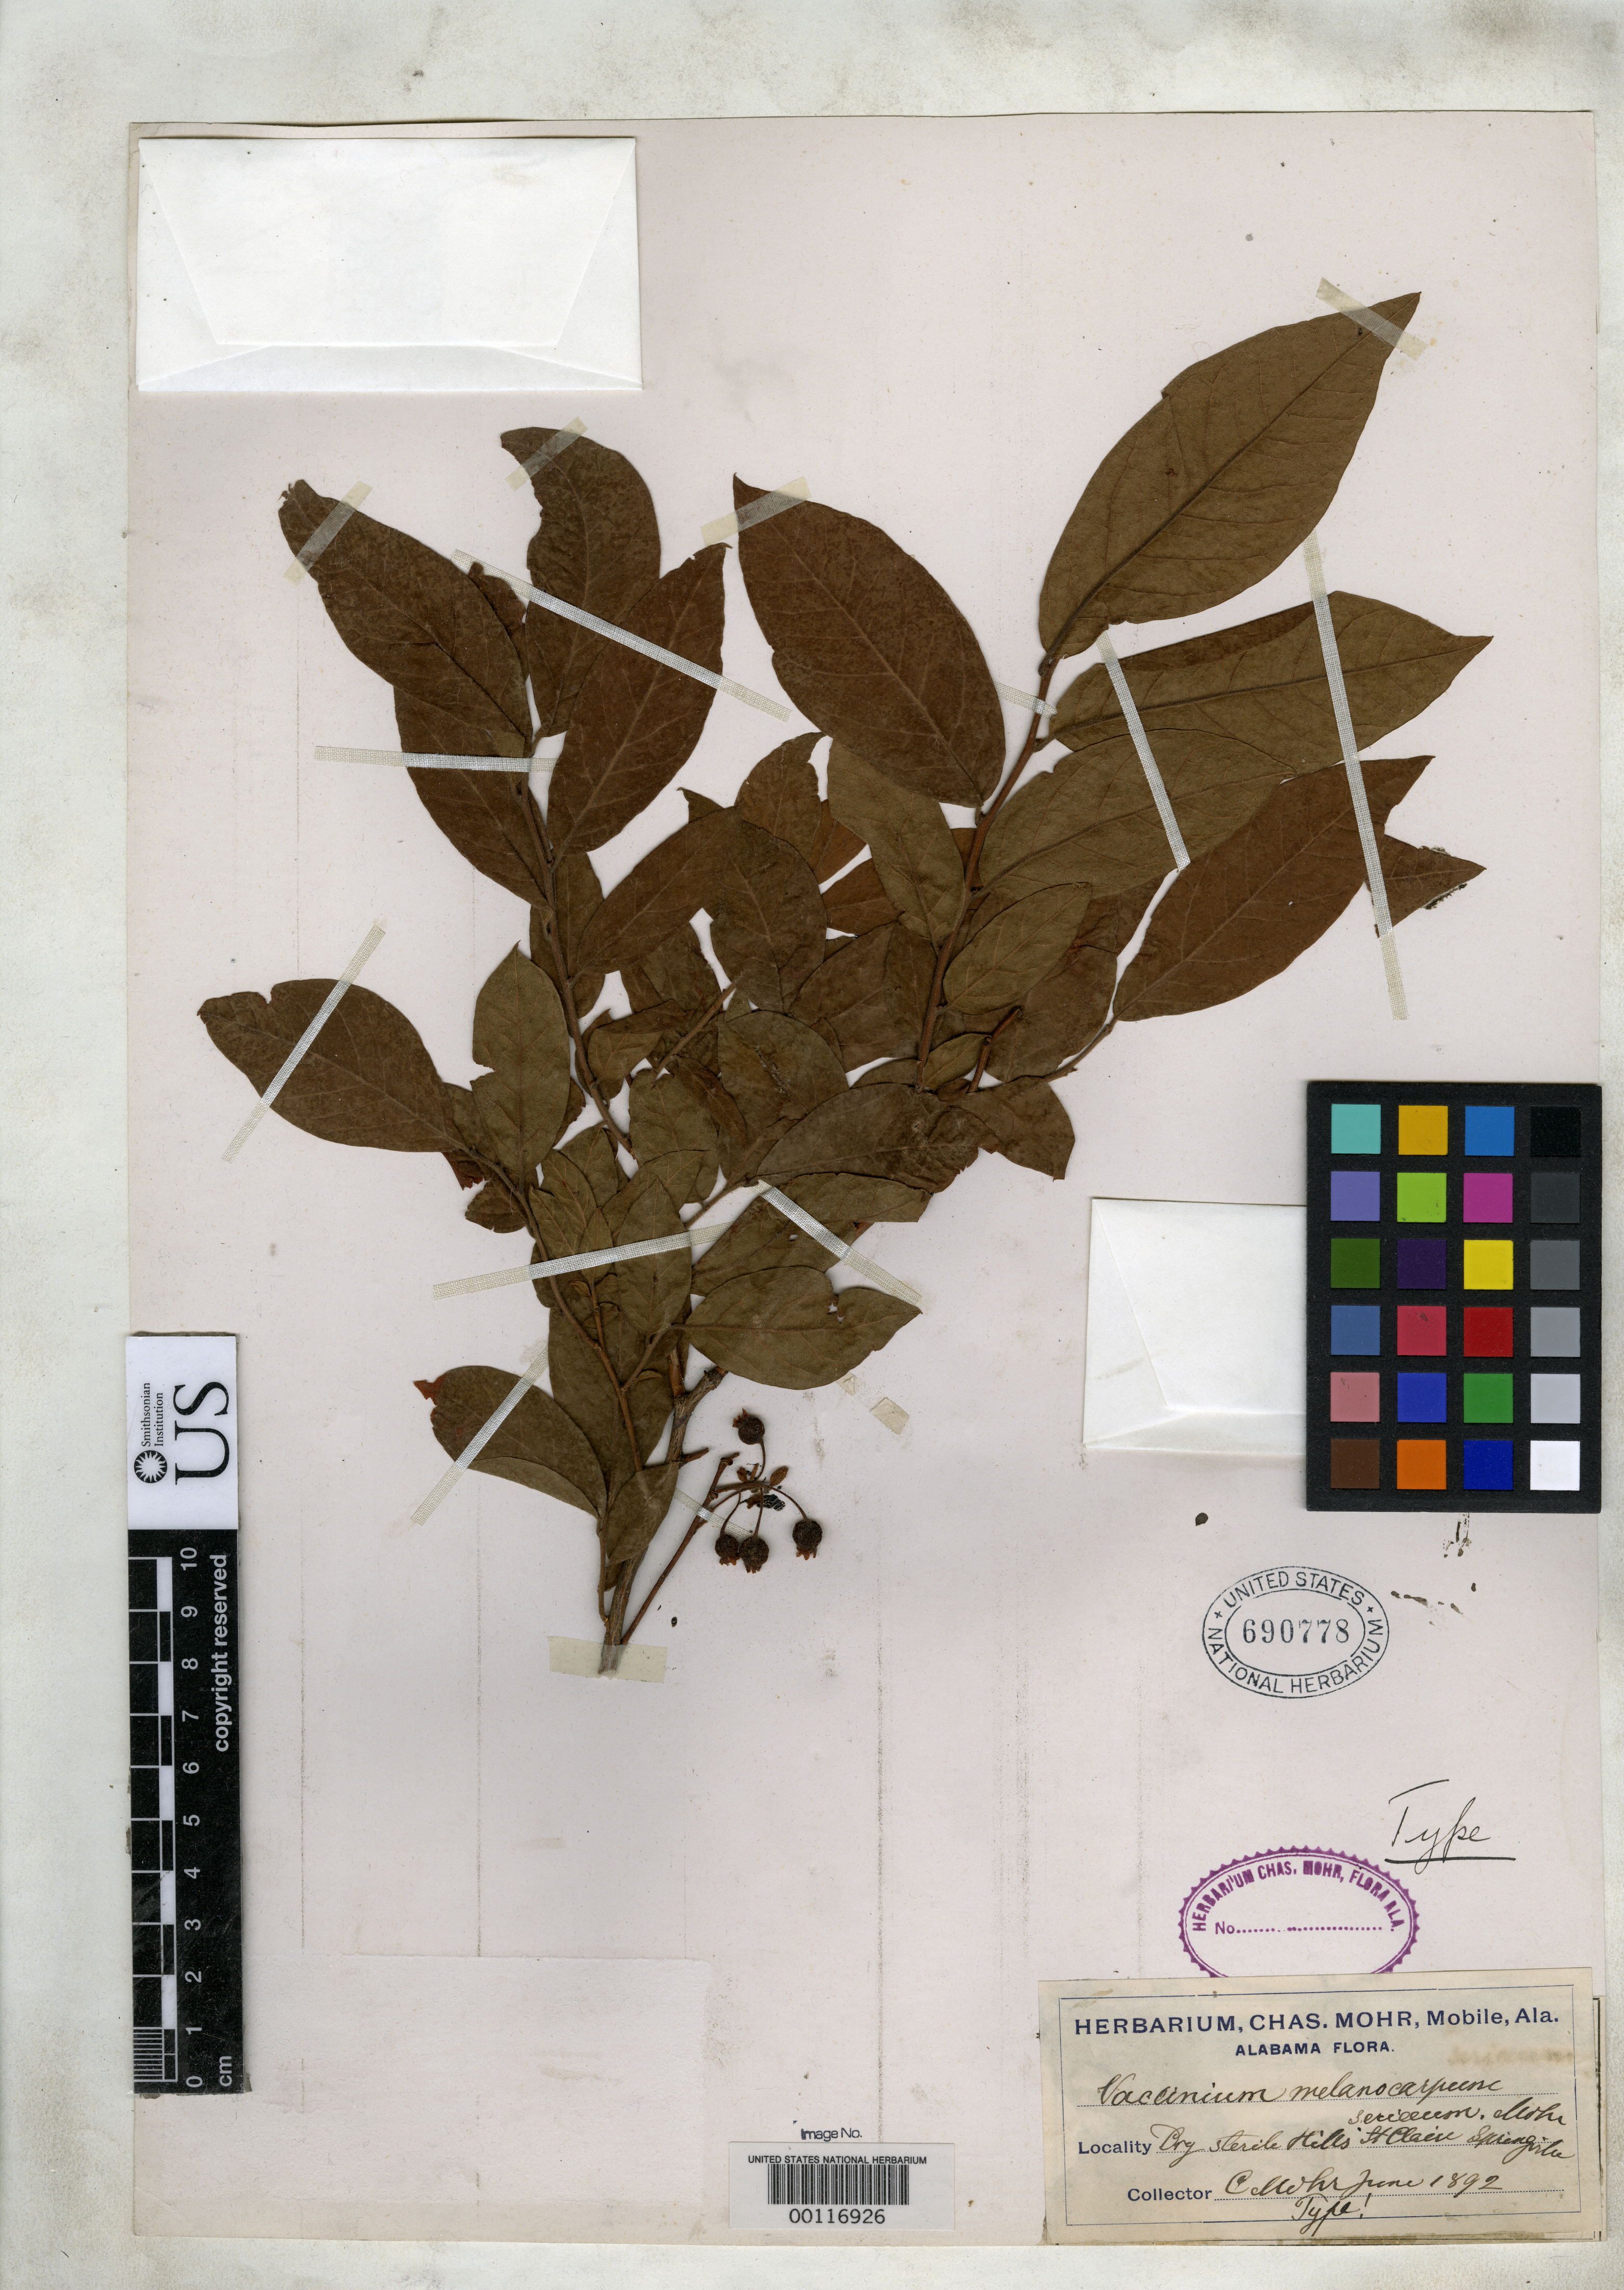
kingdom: Plantae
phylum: Tracheophyta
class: Magnoliopsida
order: Ericales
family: Ericaceae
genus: Vaccinium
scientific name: Vaccinium melanocarpum var. sericeum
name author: C. Mohr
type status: Possible Isotype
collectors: C. T. Mohr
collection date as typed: Jun 1892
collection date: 1892-06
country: United States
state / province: Alabama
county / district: St. Clair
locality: Springville.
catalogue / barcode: US 690778